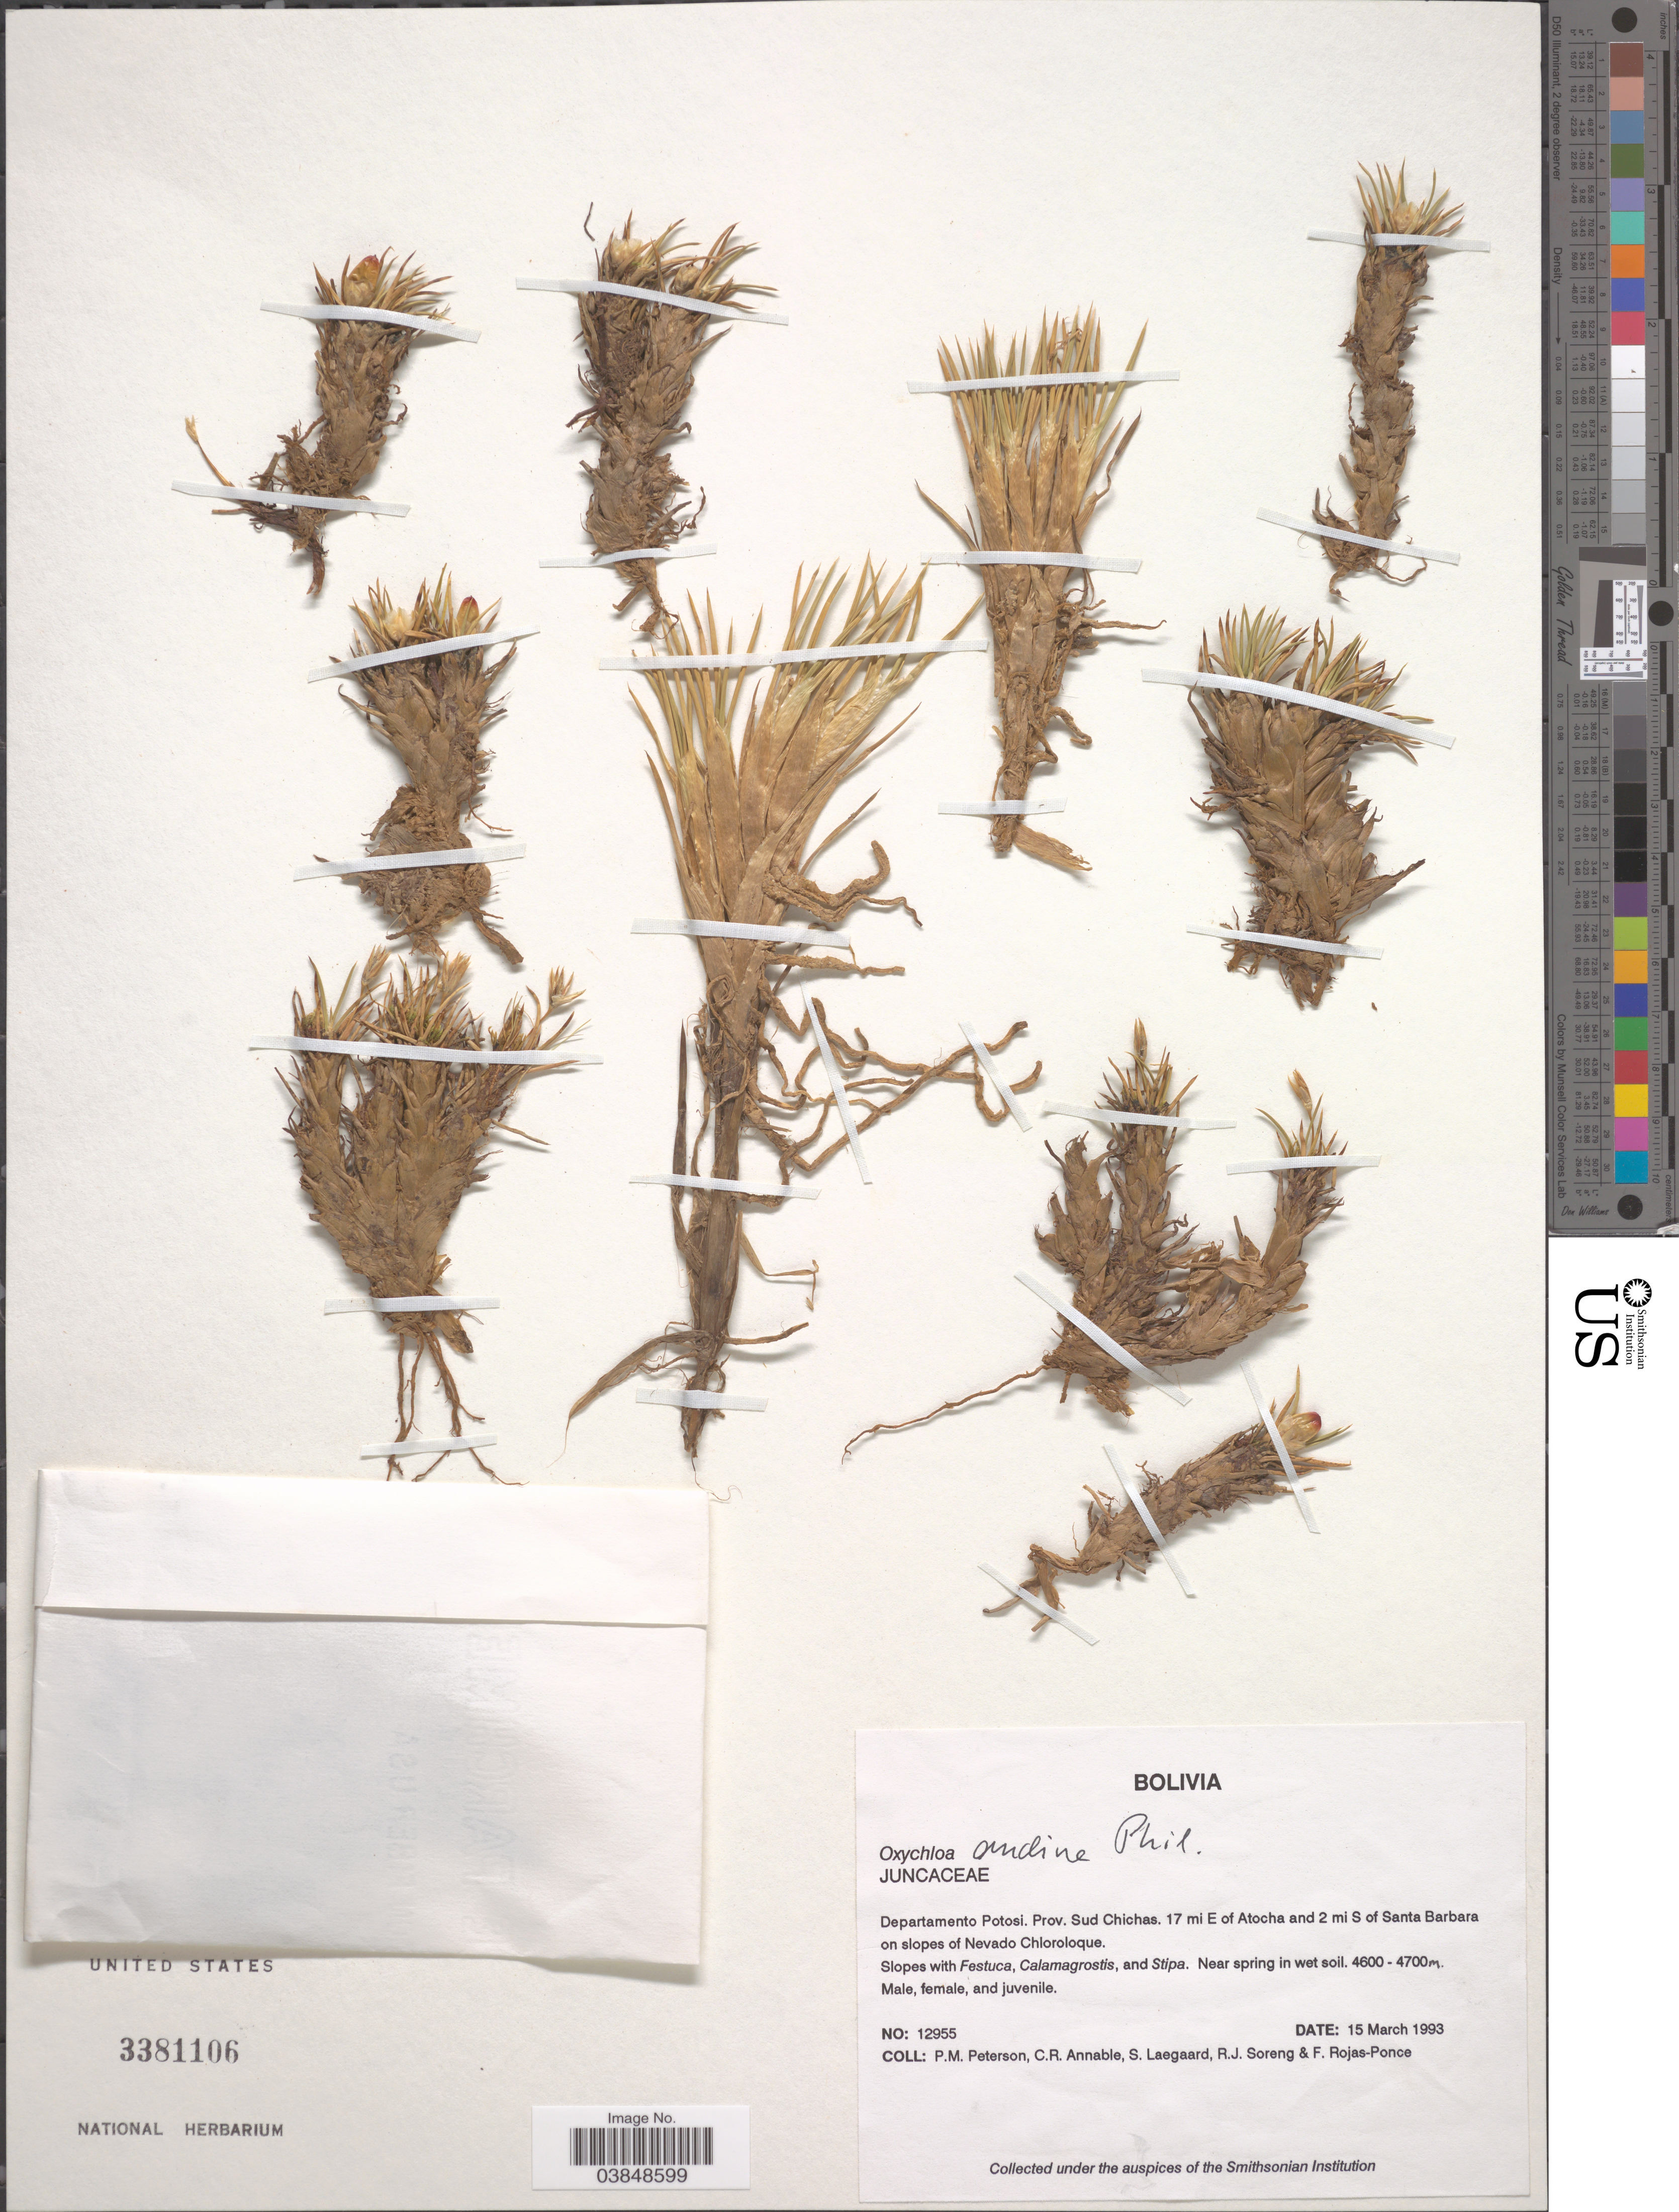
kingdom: Plantae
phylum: Tracheophyta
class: Liliopsida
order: Poales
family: Juncaceae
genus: Oxychloe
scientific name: Oxychloë andina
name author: Phil.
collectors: P. M. Peterson, C. R. Annable, S. Lægaard, R. J. Soreng & F. Rojas-Ponce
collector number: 12955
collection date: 1993-03-15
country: Bolivia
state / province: Potosi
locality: Departamento Potosi. Prov. Sud Chichas. 17 mi E of Atocha and 2 mi S of Santa Barbara on slopes of Nevado Chloroloque.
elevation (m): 4600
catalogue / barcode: US 3381106